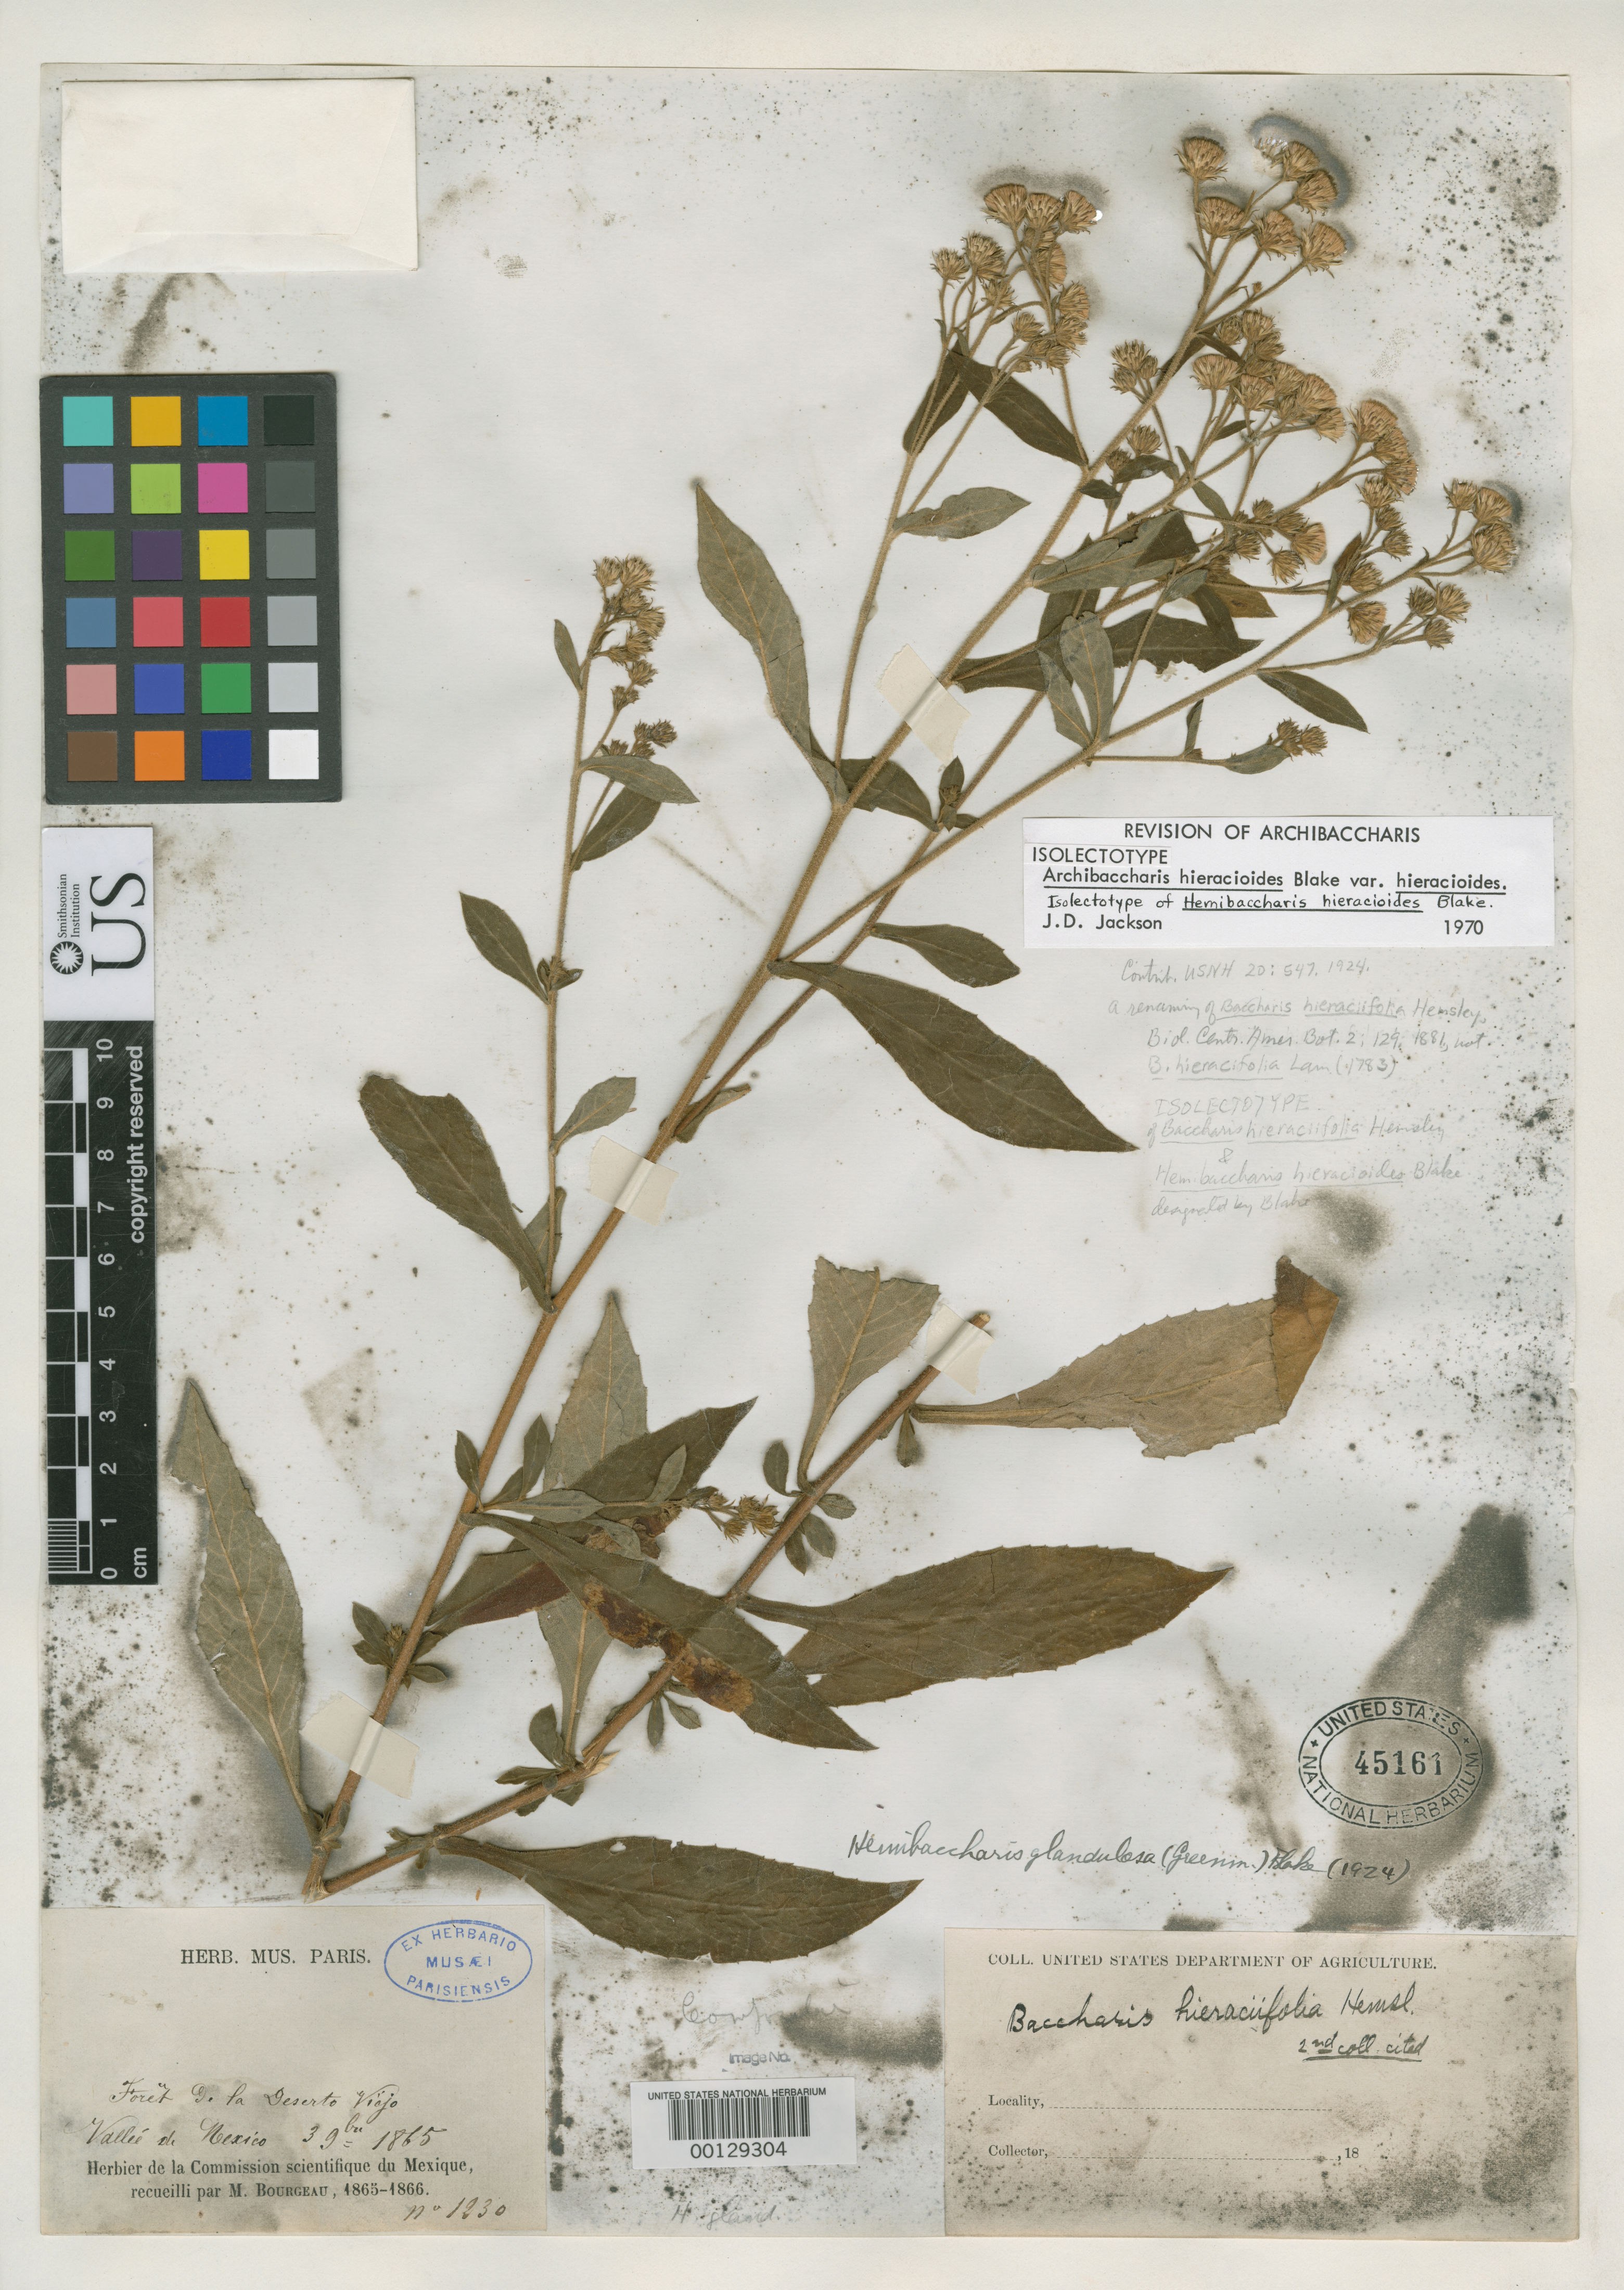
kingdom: Plantae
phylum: Tracheophyta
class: Magnoliopsida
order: Asterales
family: Asteraceae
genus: Baccharis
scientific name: Baccharis hieraciifolia Hemsl., nom. illeg.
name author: Hemsl.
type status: Isosyntype; Isolectotype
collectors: E. Bourgeau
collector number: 1230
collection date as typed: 03 Sep 1865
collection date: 1865-09-03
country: Mexico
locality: "Foret de la deserto viejo, Vallee de Mexico". [Forest of the old desert, Valley of Mexico].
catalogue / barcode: US 45161